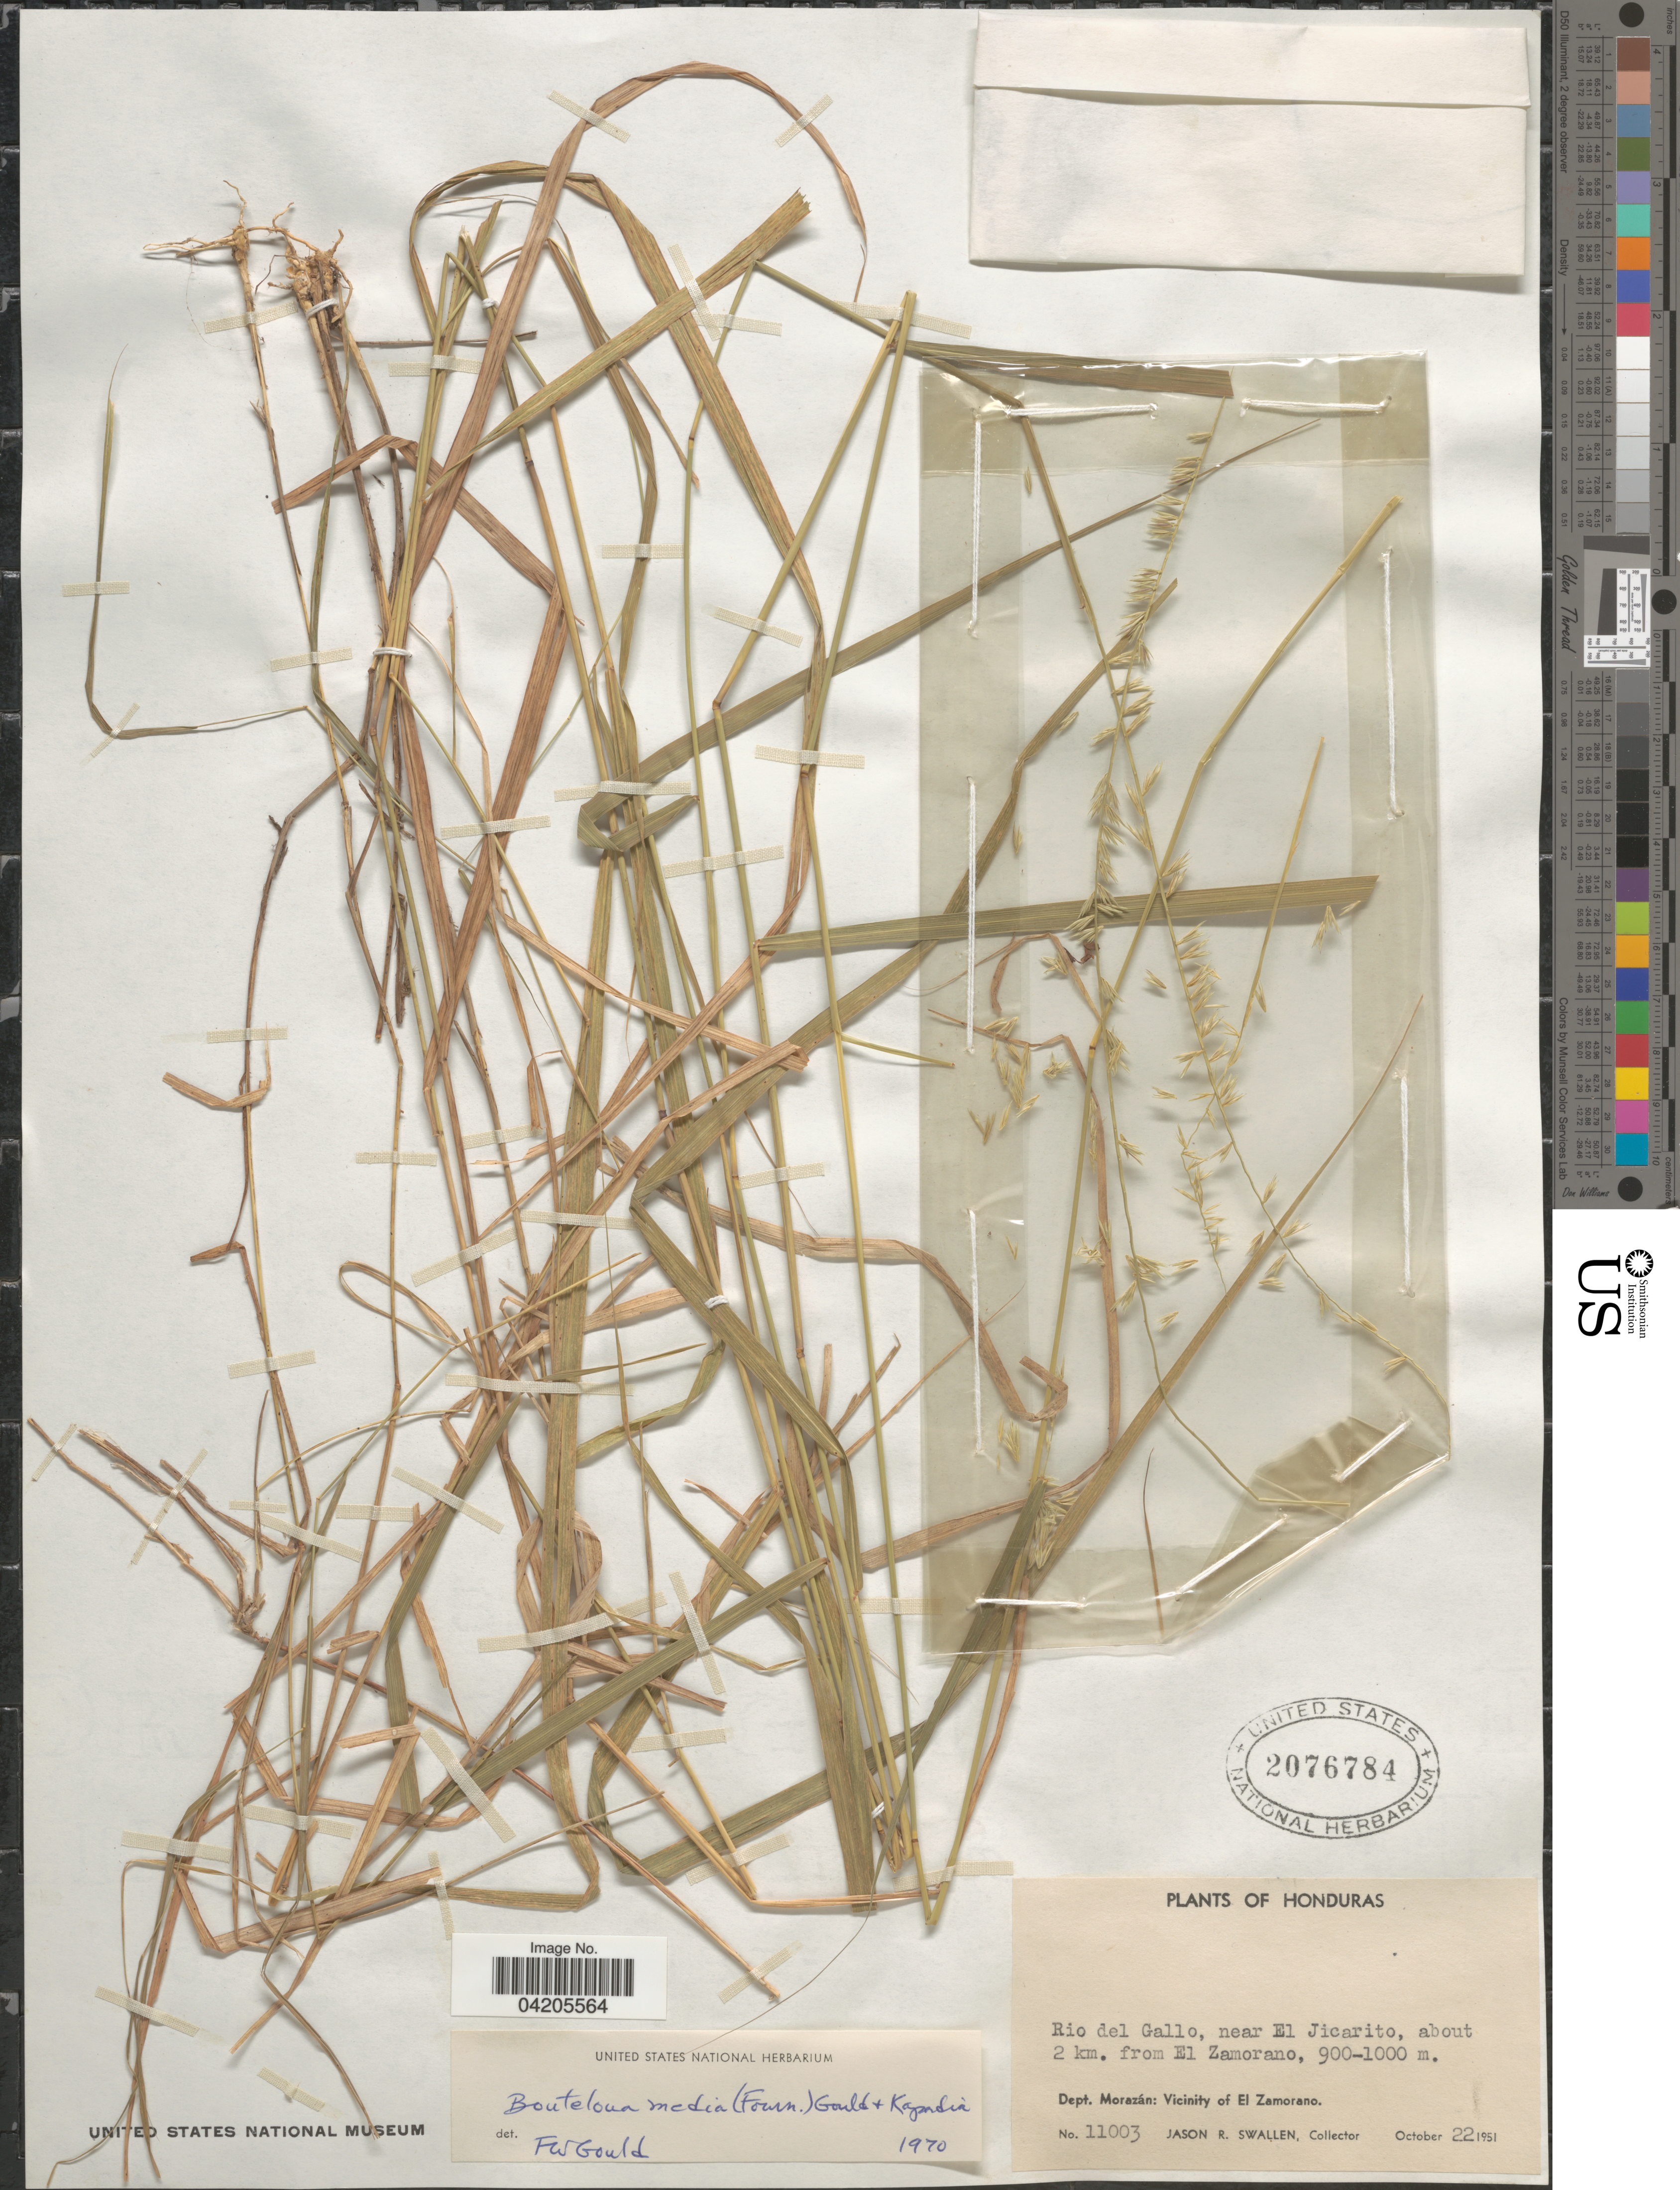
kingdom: Plantae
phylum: Tracheophyta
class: Liliopsida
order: Poales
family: Poaceae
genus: Bouteloua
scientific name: Bouteloua media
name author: (E. Fourn.) Gould & Kapadia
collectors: J. R. Swallen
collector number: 11003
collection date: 1951-10-22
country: Honduras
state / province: Fco. Morazán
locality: Rio del Gallo, near El Jicarito, about 2 km. from El Zamorano. Dept. Morazán: Vicinity of El Zamorano.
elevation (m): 900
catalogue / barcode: US 2076784